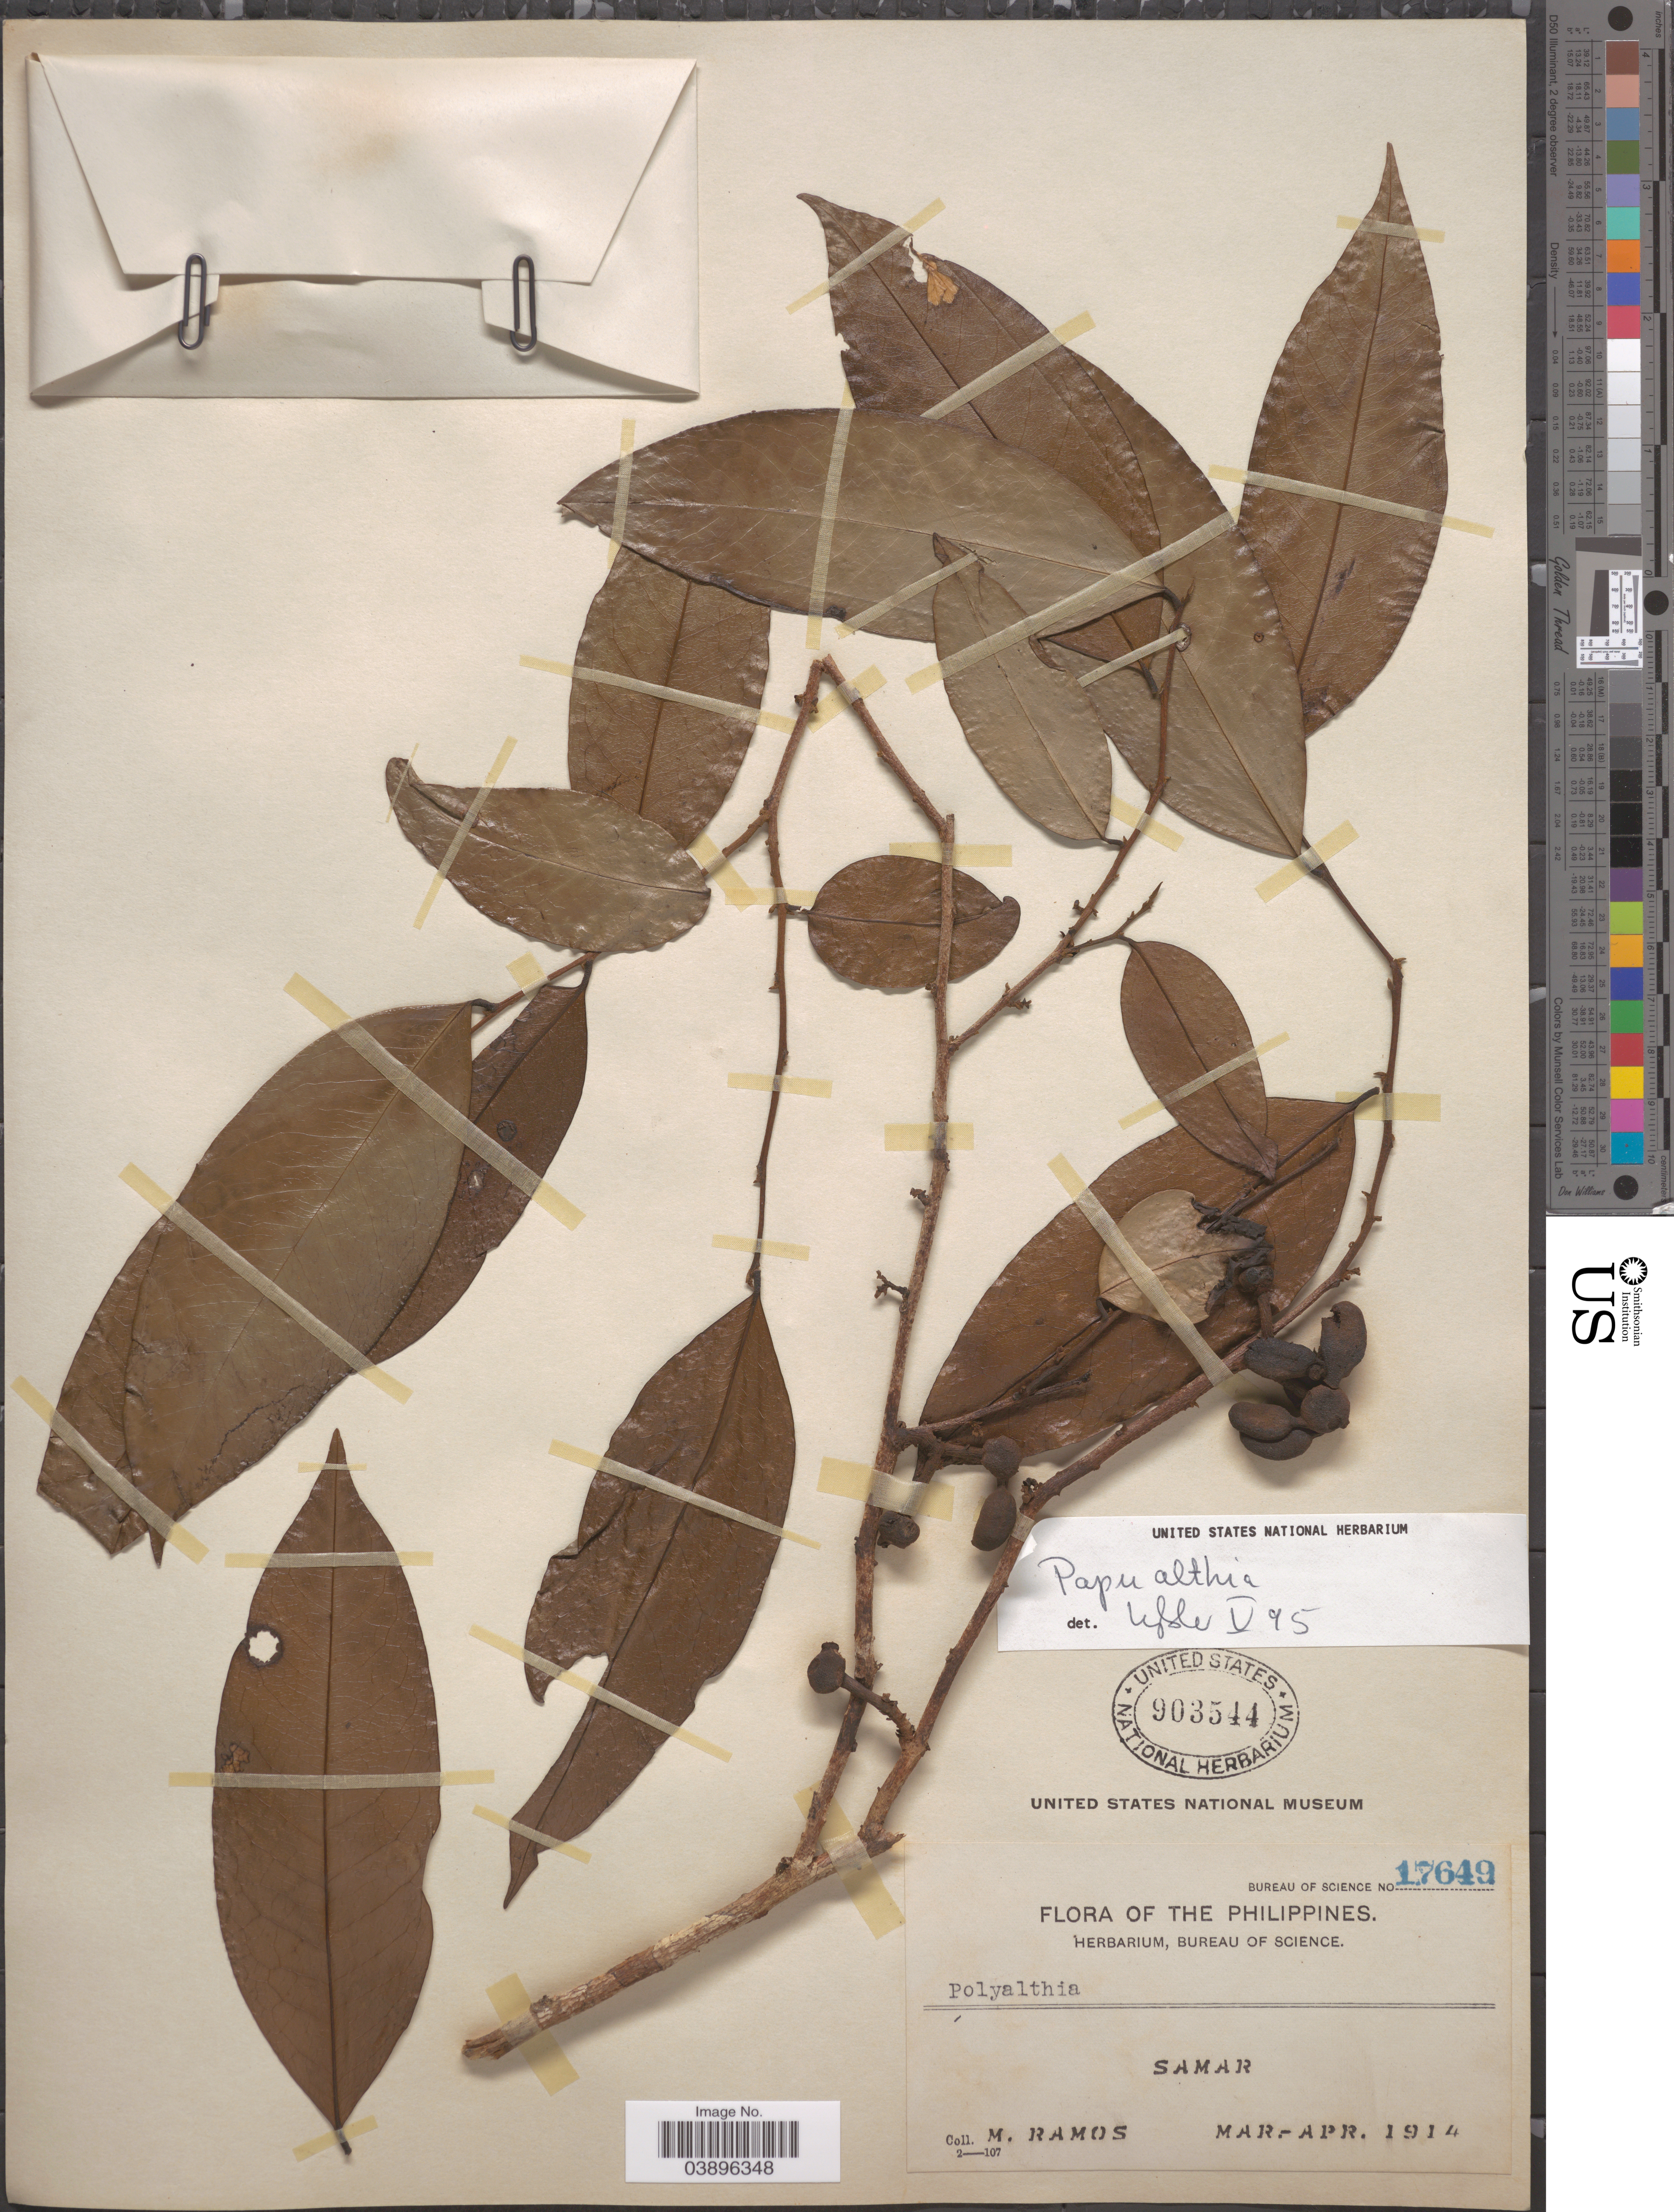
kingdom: Plantae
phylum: Tracheophyta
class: Magnoliopsida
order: Magnoliales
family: Annonaceae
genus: Polyalthia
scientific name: Polyalthia sp.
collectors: M. Ramos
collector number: Bureau of Science 17649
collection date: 1914-03/1914-04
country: Philippines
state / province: Eastern Visayas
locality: Samar.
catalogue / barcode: US 903544